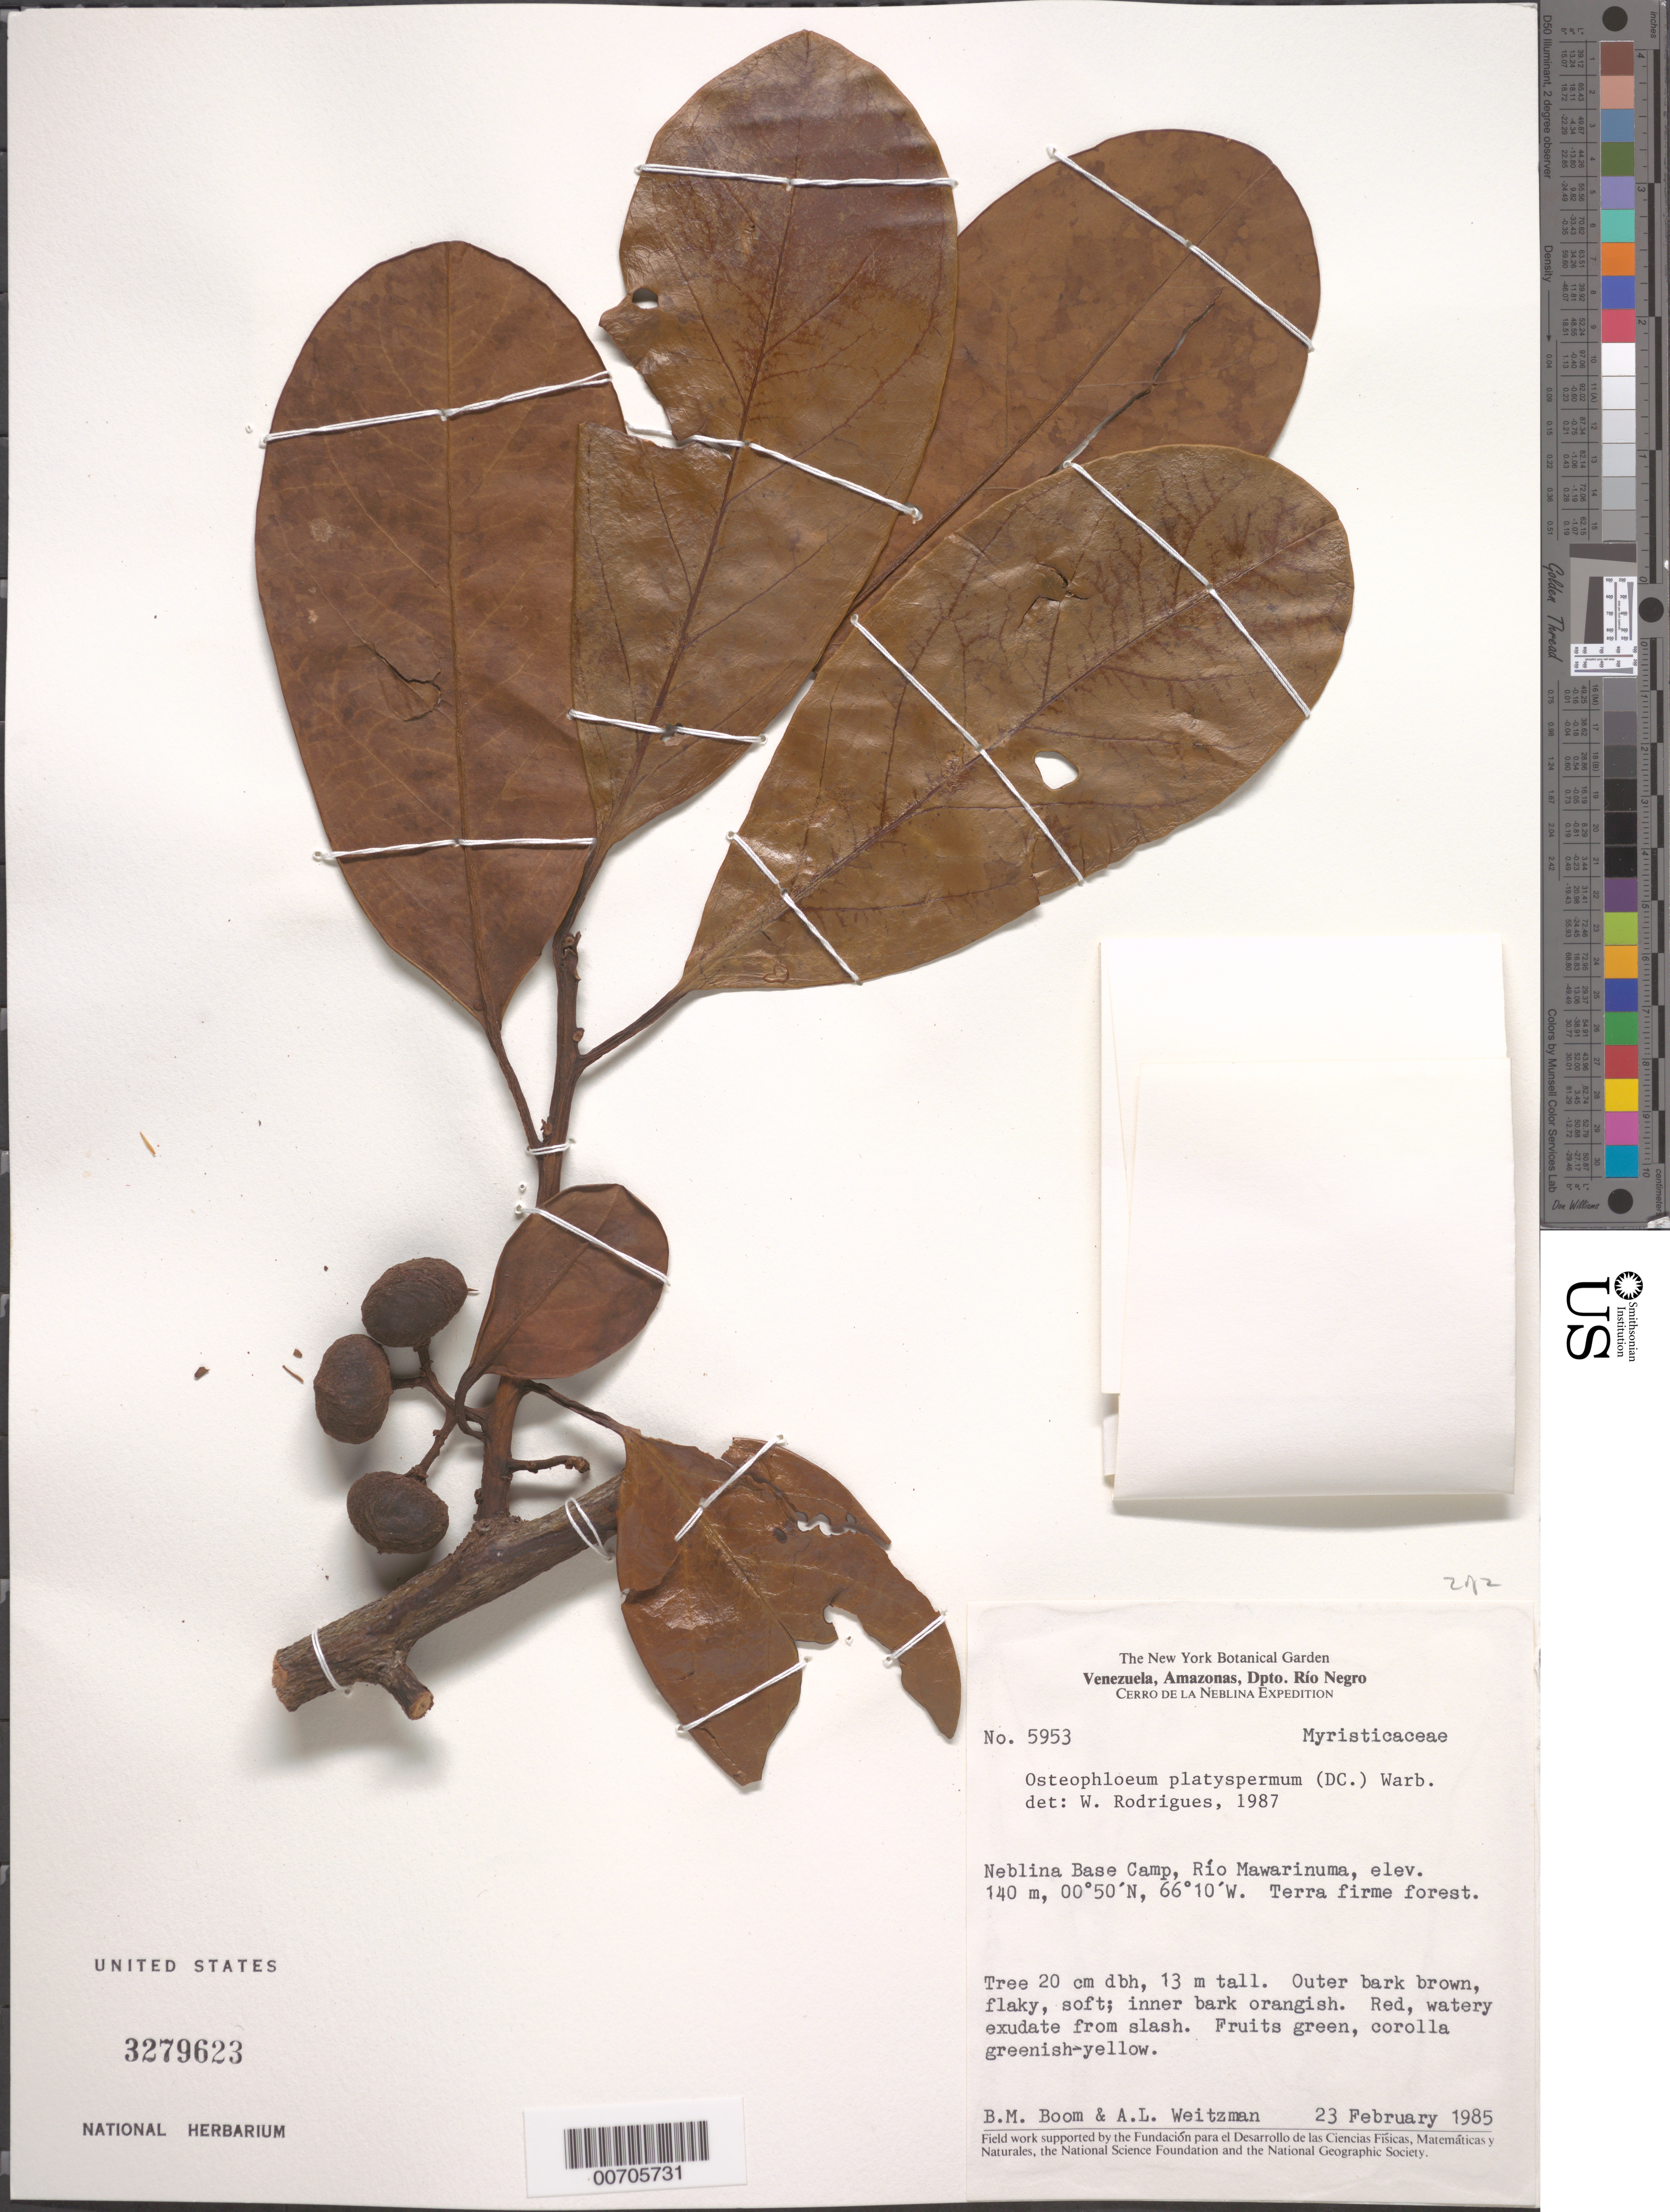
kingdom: Plantae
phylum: Tracheophyta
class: Magnoliopsida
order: Magnoliales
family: Myristicaceae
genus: Osteophloeum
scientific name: Osteophloeum platyspermum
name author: (A. DC.) Warb.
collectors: B. M. Boom & A. L. Weitzman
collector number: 5953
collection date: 1985-02-23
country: Venezuela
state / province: Amazonas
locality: Dpto. Río Negro. Neblina Base Camp, Río Mawarinuma.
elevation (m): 140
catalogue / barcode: US 3279623